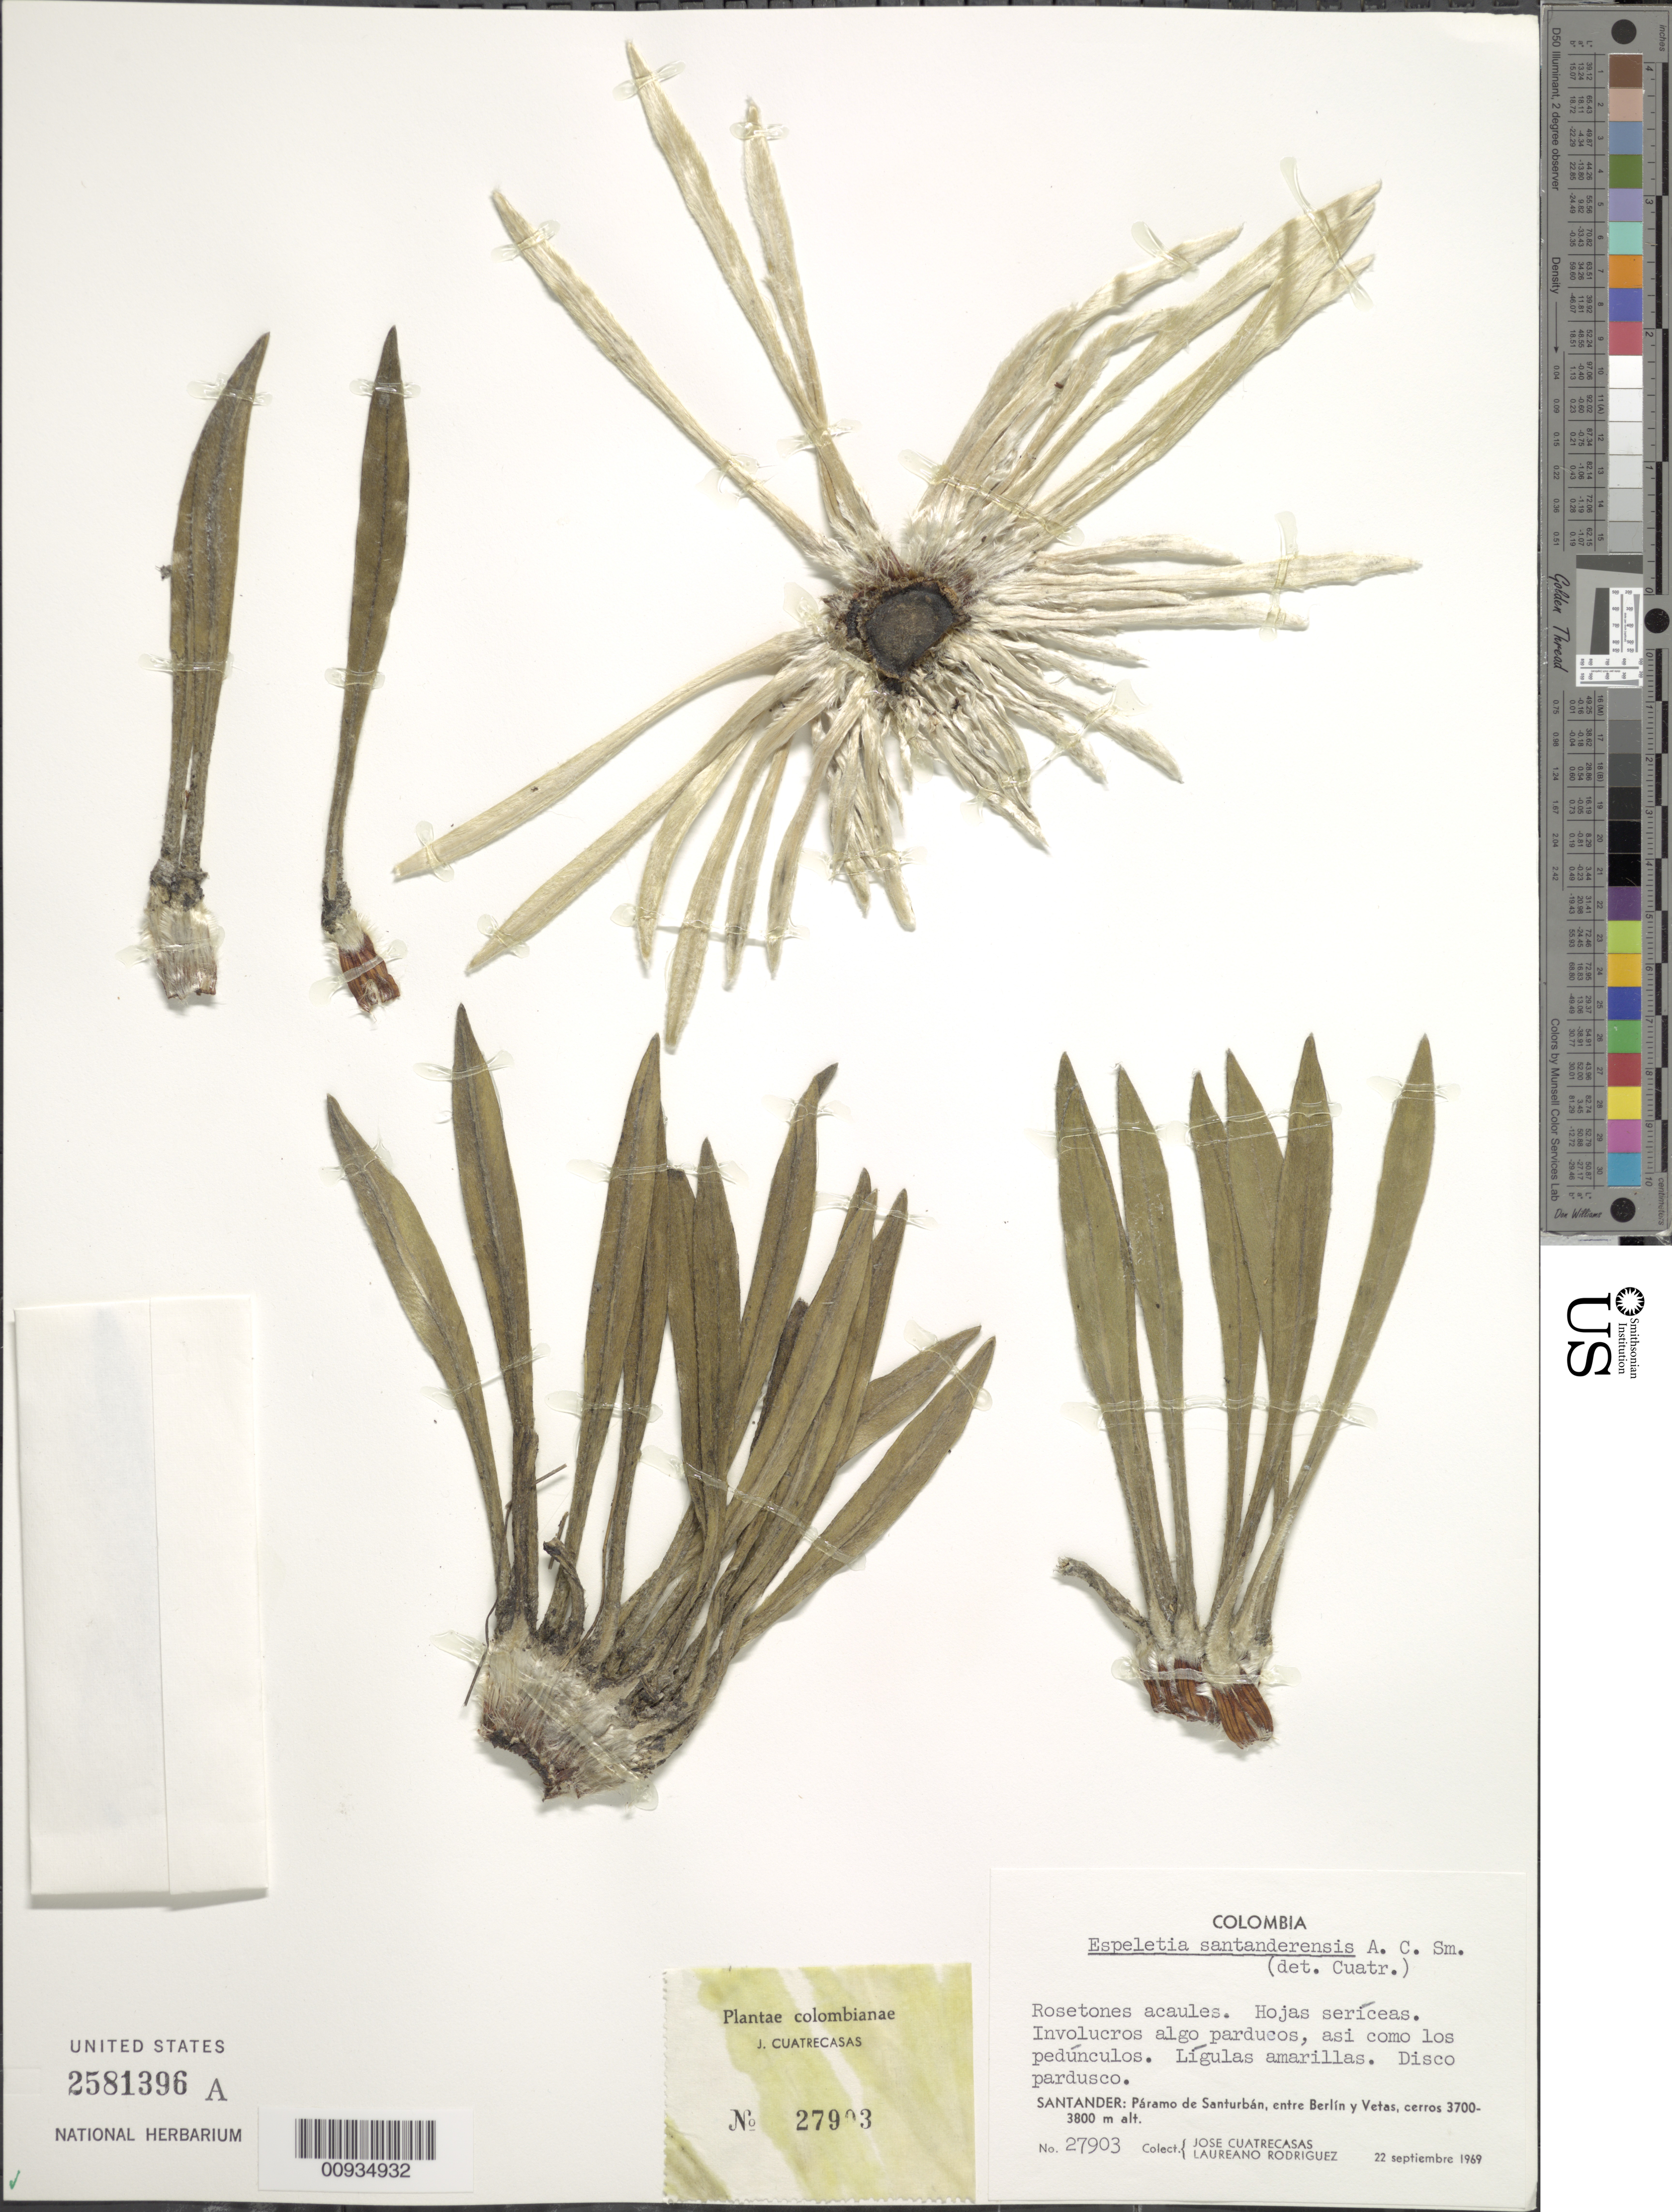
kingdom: Plantae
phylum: Tracheophyta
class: Magnoliopsida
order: Asterales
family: Asteraceae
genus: Espeletiopsis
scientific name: Espeletiopsis santanderensis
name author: (A.C. Sm.) Cuatrec.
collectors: J. Cuatrecasas & L. Rodriguez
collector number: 27903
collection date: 1969-09-22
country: Colombia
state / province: Santander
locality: Paramo de Santurban, entre Berlin y Vetas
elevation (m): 3700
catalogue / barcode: US 2581396A